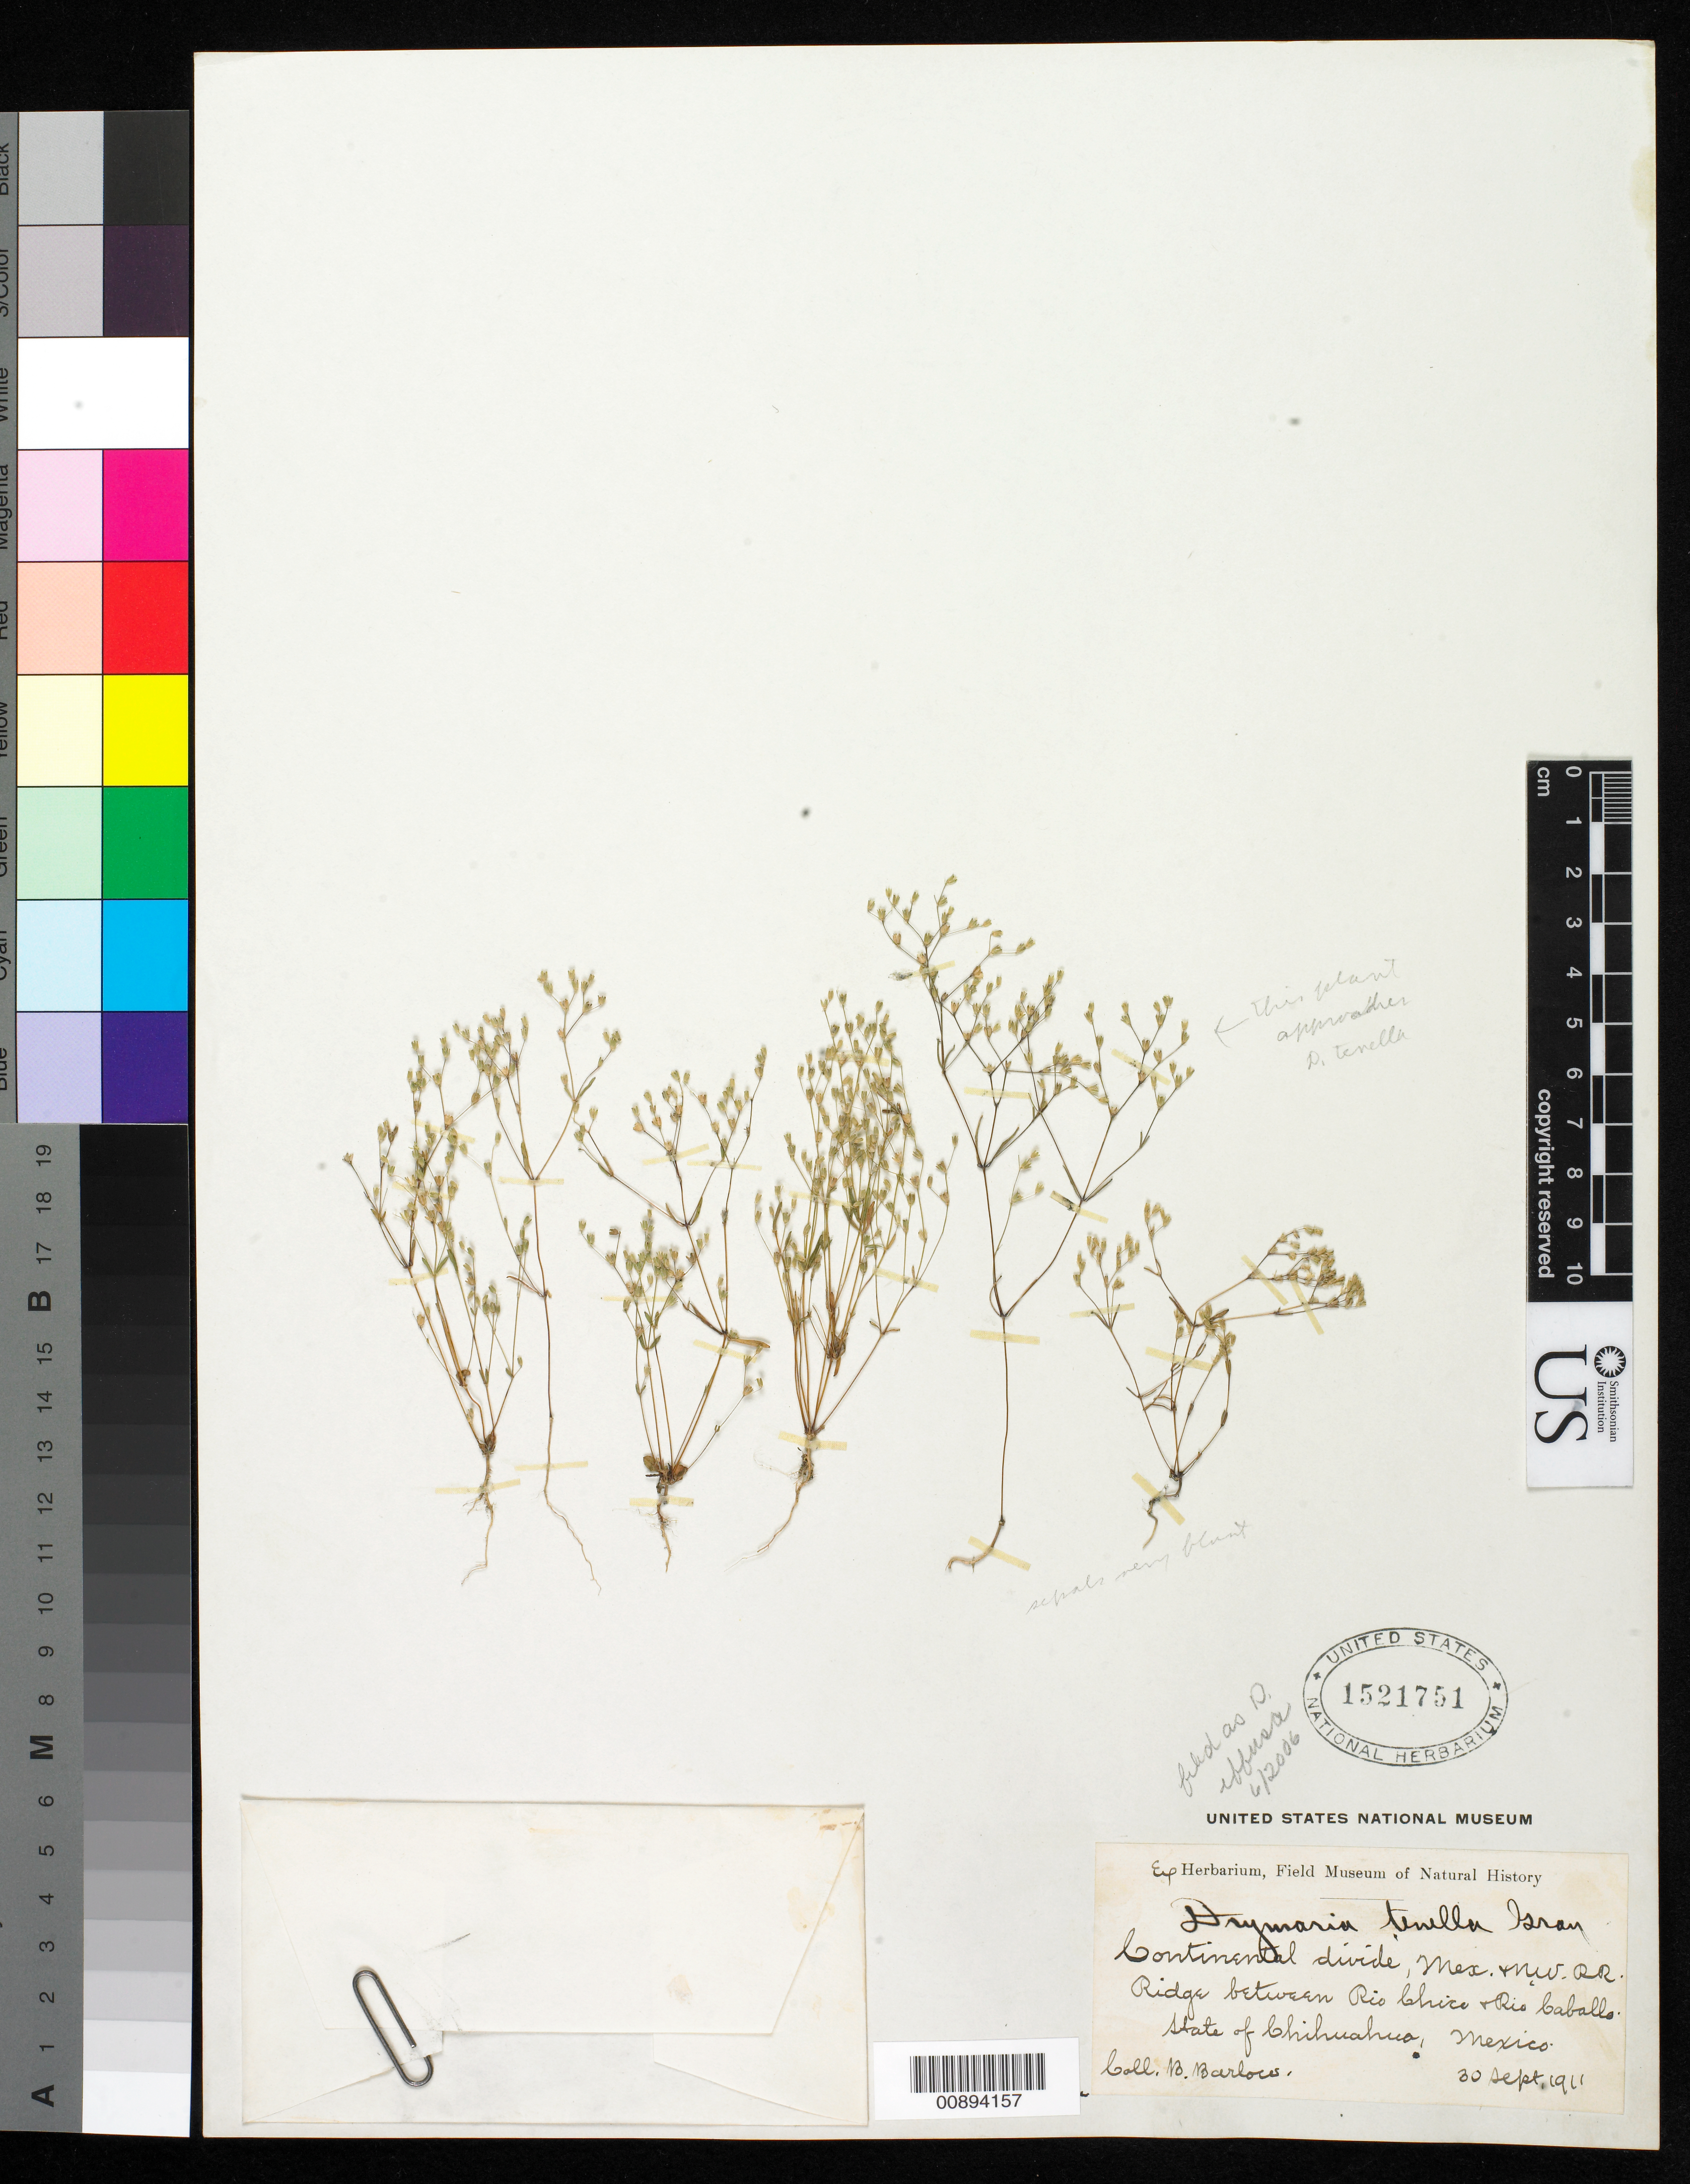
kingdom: Plantae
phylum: Tracheophyta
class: Magnoliopsida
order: Caryophyllales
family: Caryophyllaceae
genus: Drymaria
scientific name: Drymaria effusa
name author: A. Gray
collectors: Barlow, B.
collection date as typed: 30 Sep 1911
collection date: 1911-09-30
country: Mexico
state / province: Chihuahua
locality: Continental divide, Mex. N.W.R.R. Ridge between Río Chico and Río Caballo, Chihuahua.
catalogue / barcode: US 1521751